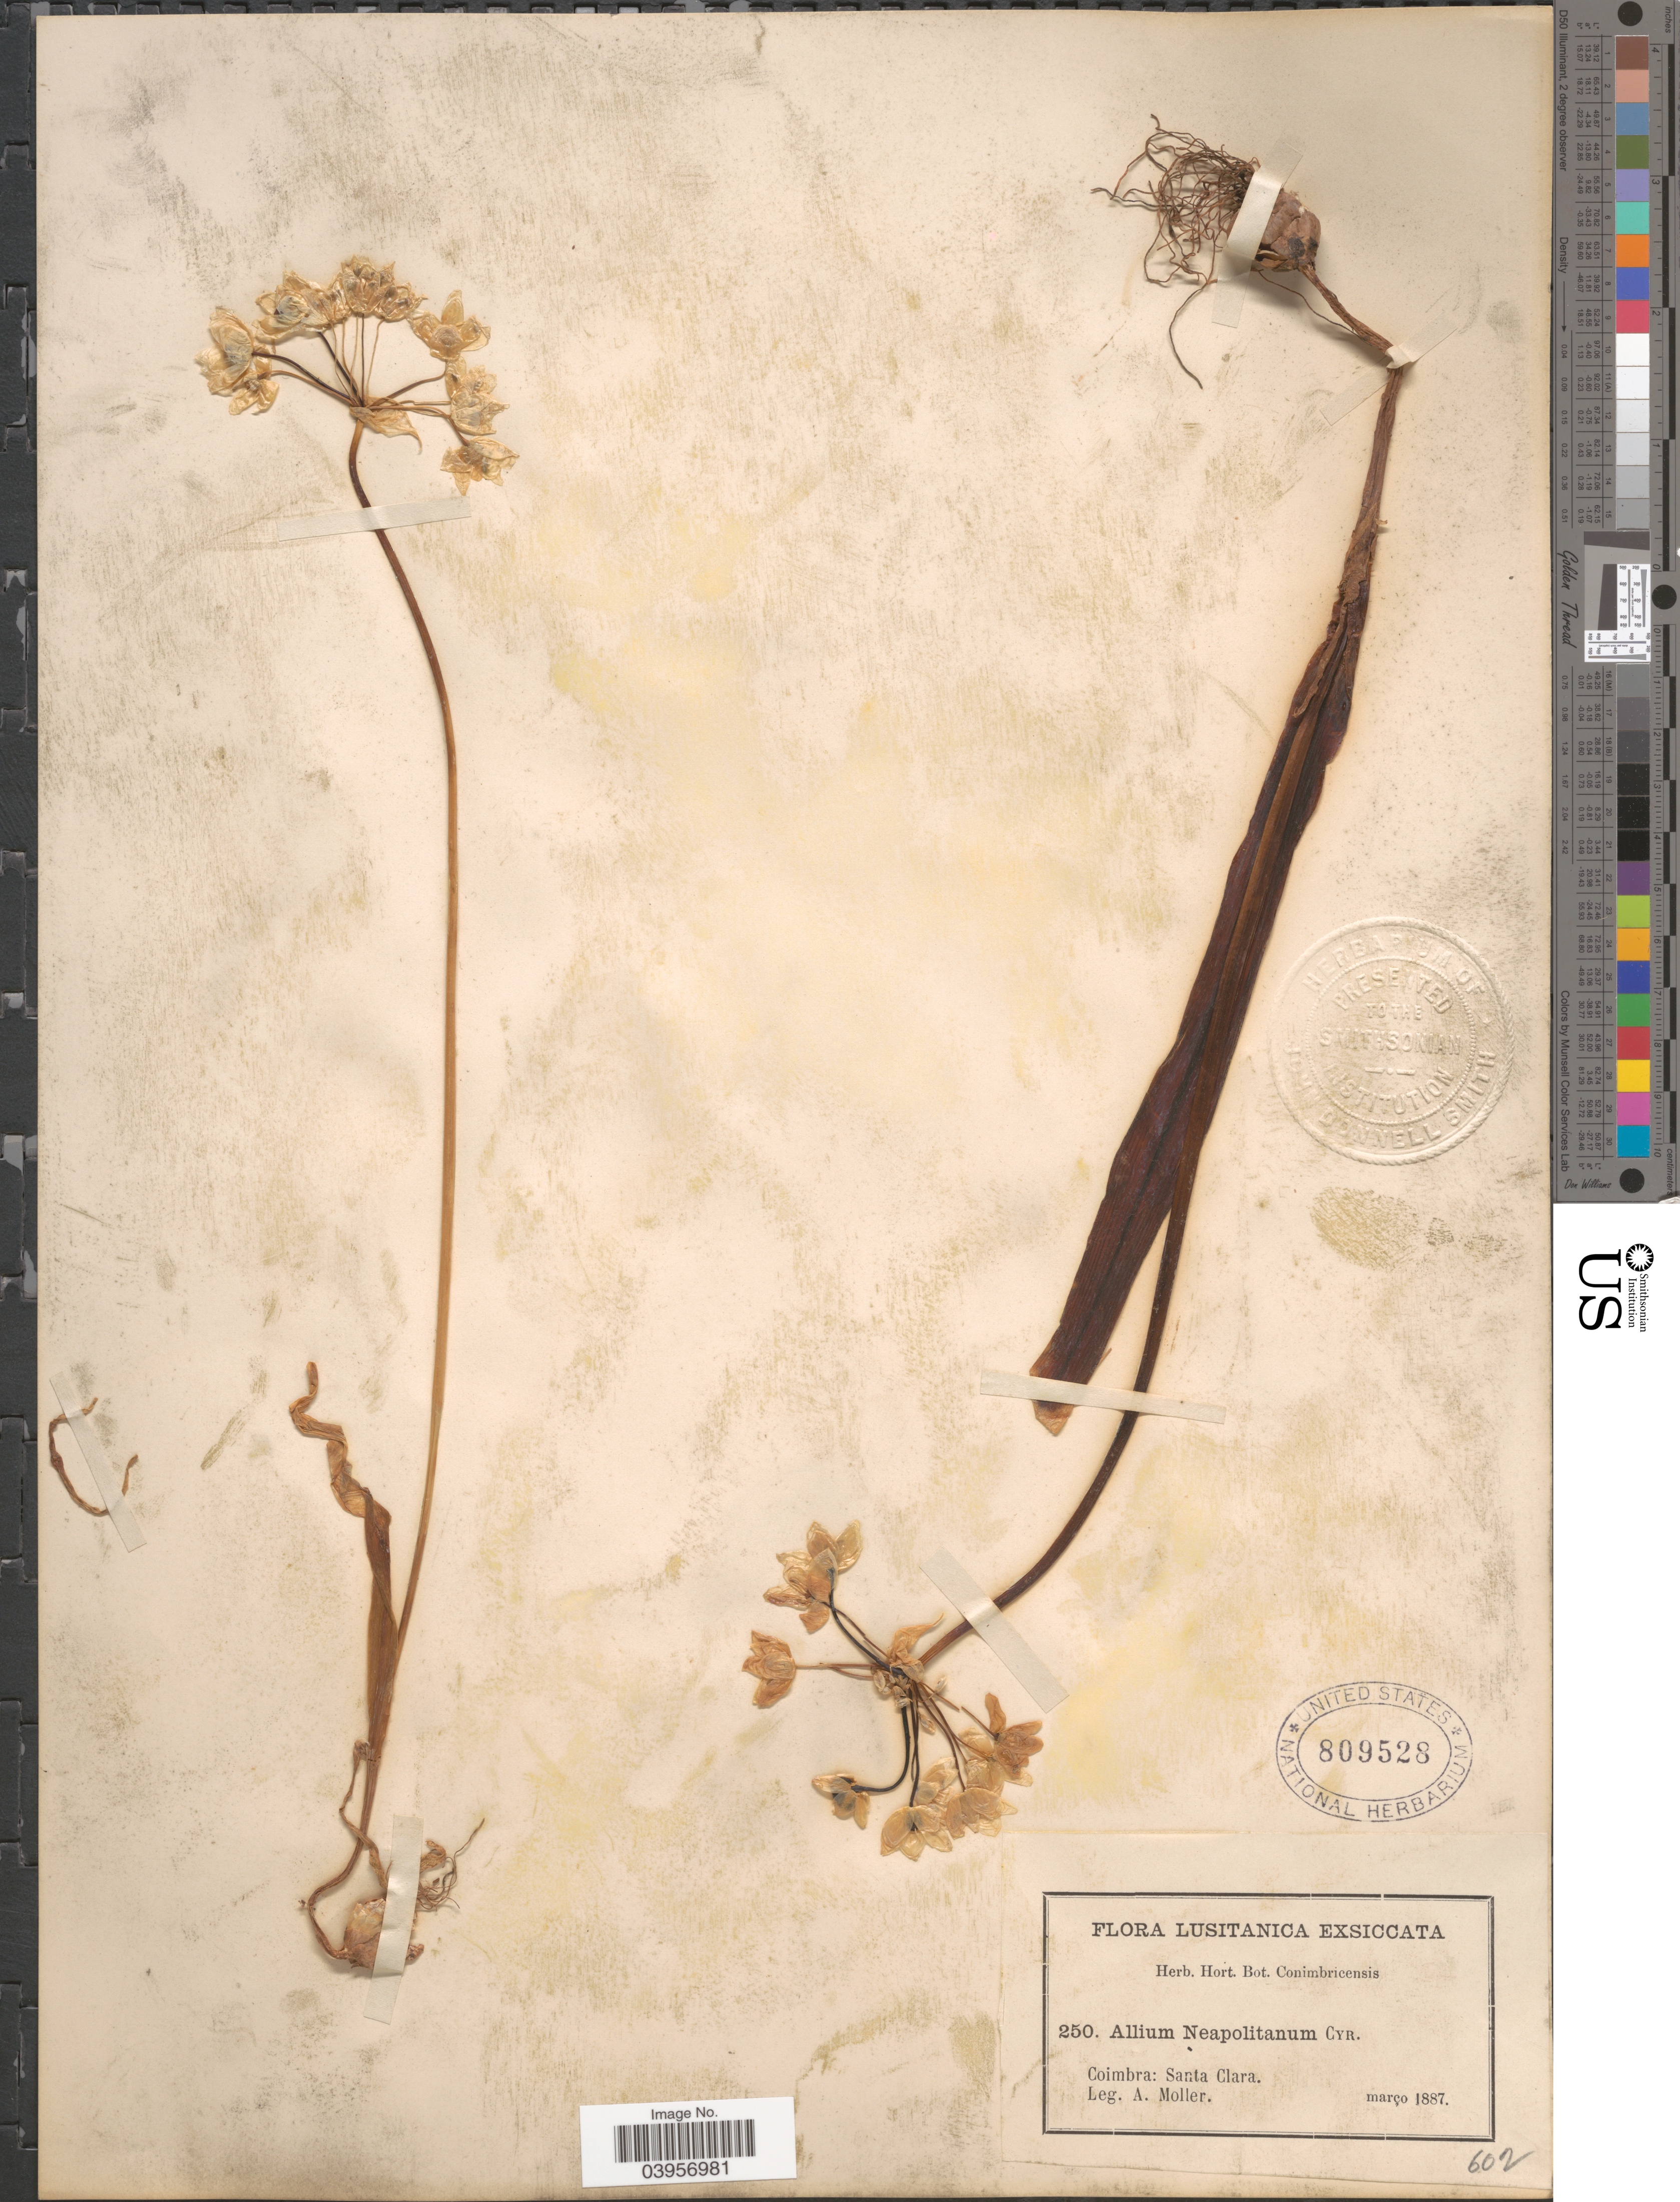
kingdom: Plantae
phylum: Tracheophyta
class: Liliopsida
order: Asparagales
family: Amaryllidaceae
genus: Allium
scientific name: Allium neapolitanum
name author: Cirillo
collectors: A. Moller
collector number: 250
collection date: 1887-03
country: Portugal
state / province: Coimbra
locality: Lusitanica. Santa Clara.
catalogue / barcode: US 809528